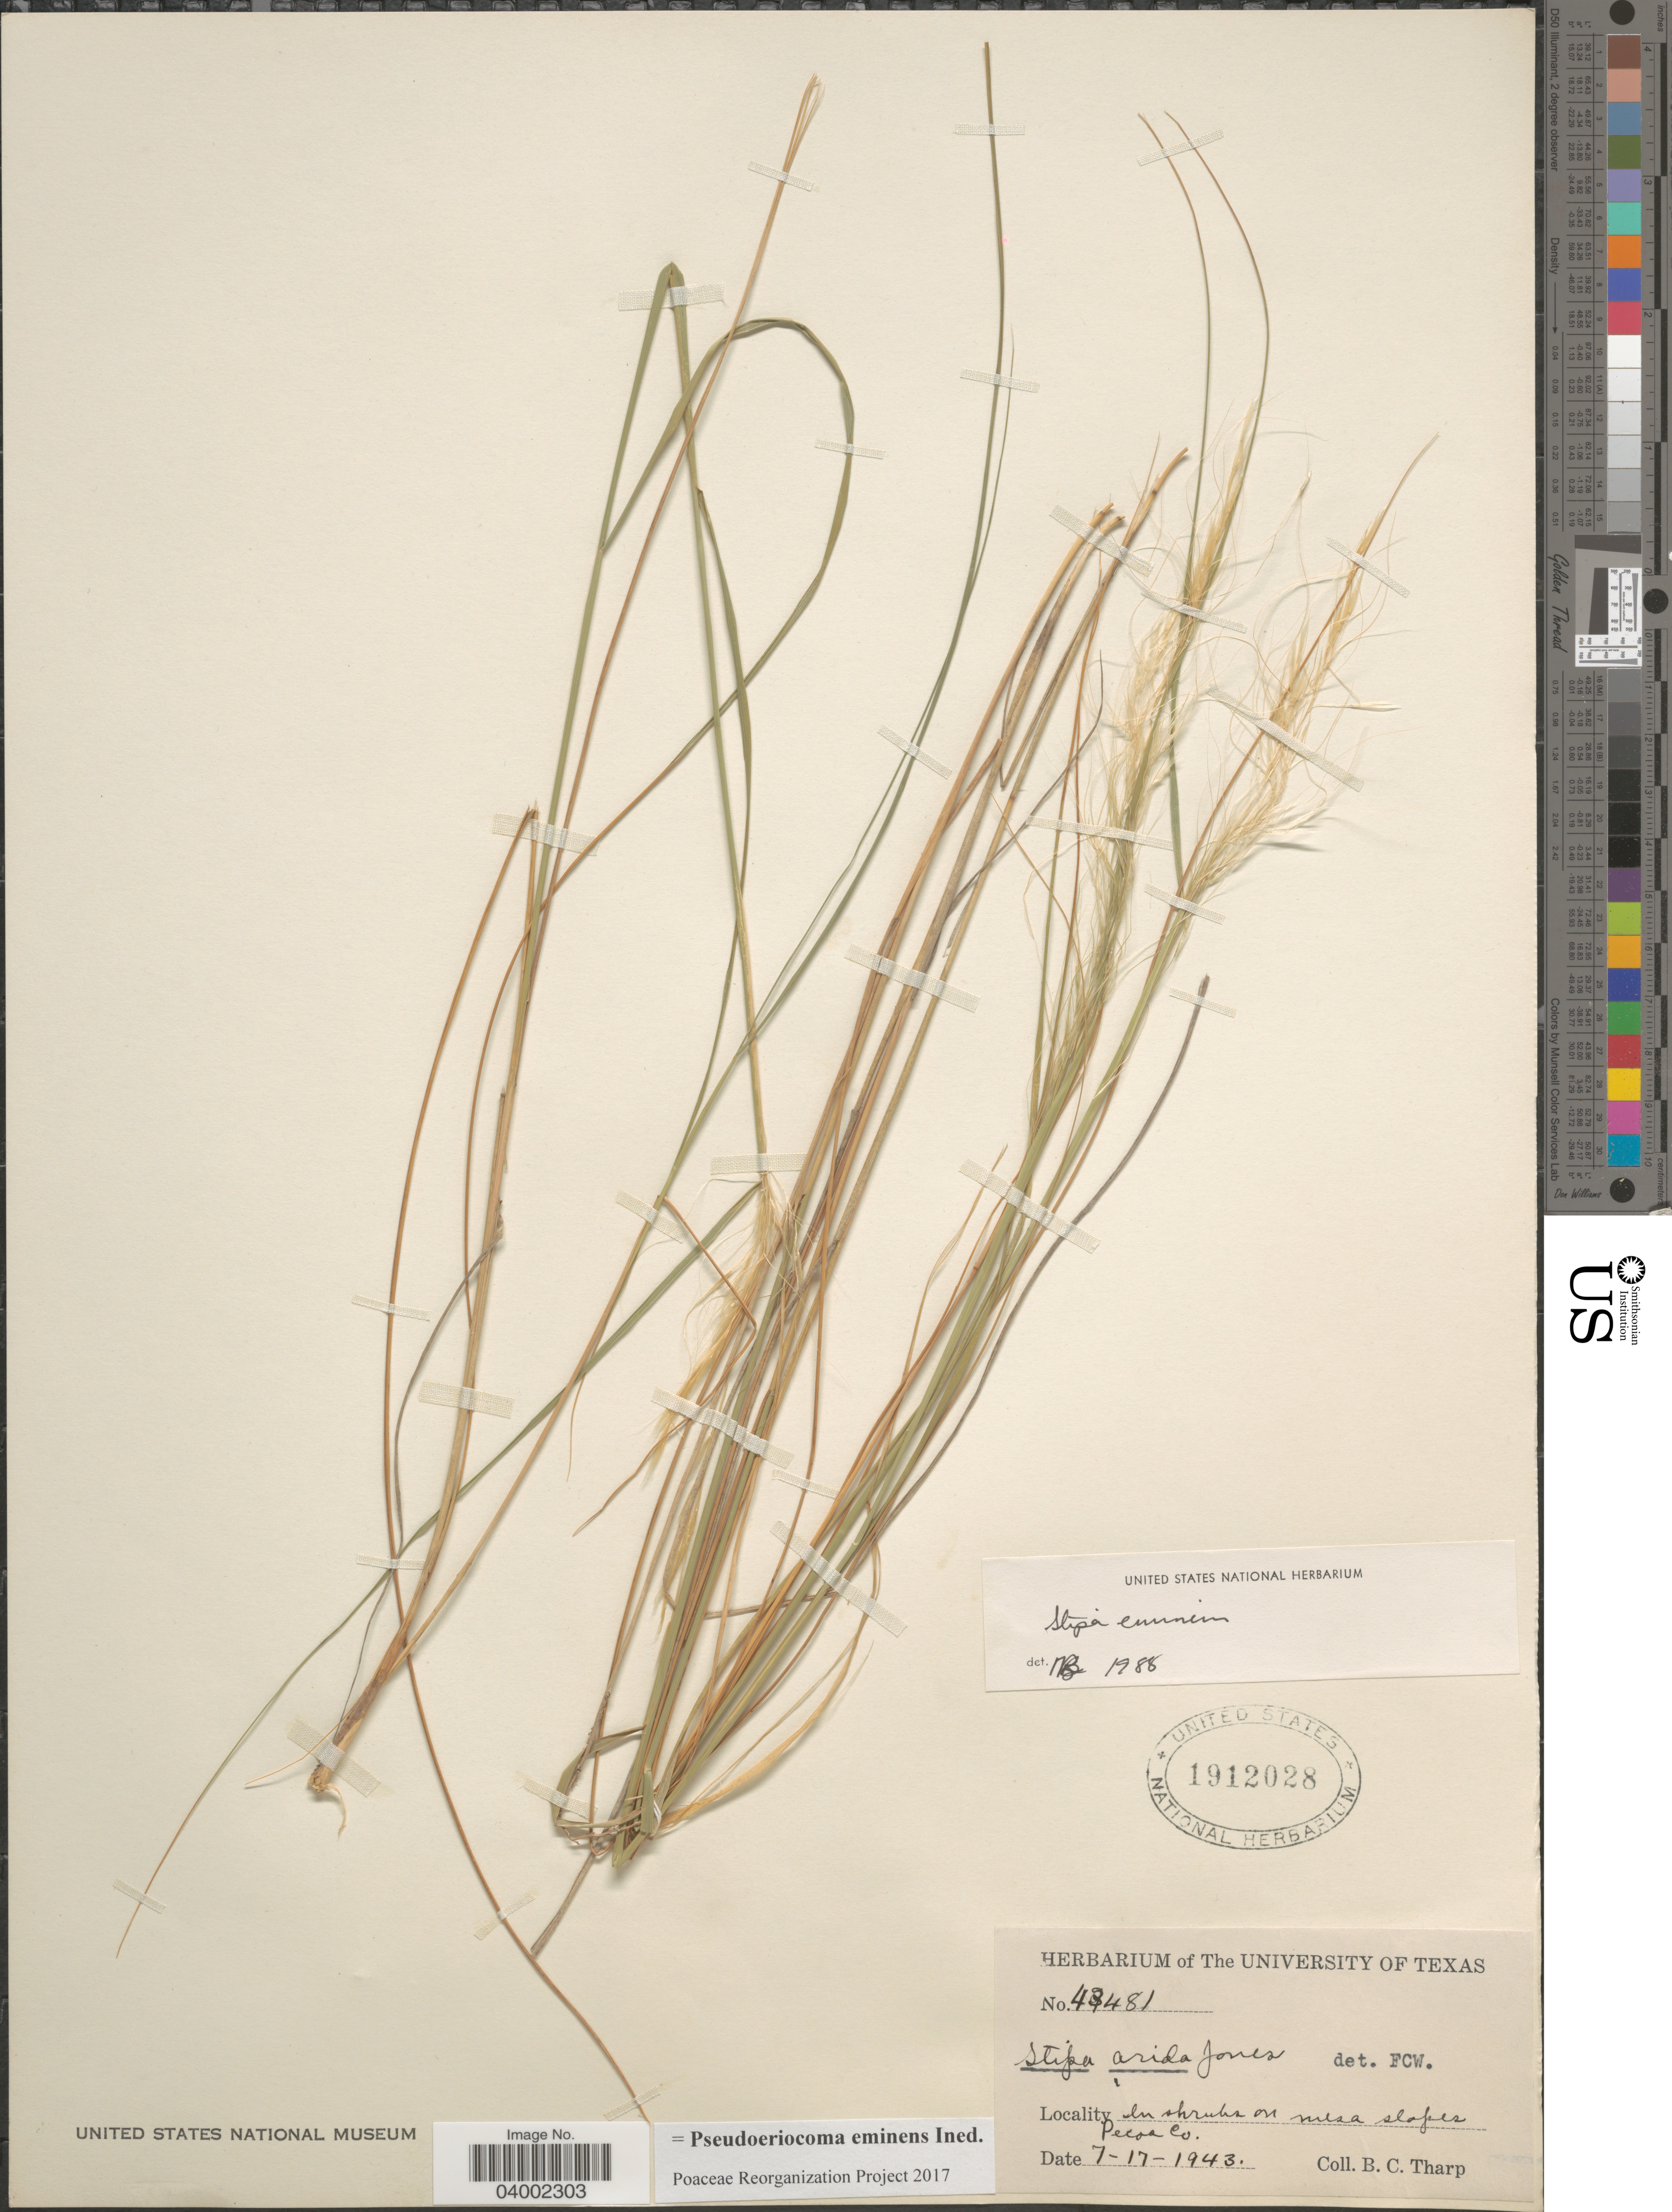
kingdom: Plantae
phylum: Tracheophyta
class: Liliopsida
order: Poales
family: Poaceae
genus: Pseudoeriocoma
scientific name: Pseudoeriocoma eminens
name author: (Cav.) Romasch.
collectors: B. C. Tharp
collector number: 43481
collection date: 1943-07-17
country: United States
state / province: Texas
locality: In shrubs on mesa slopes. Pecos Co.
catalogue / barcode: US 1912028